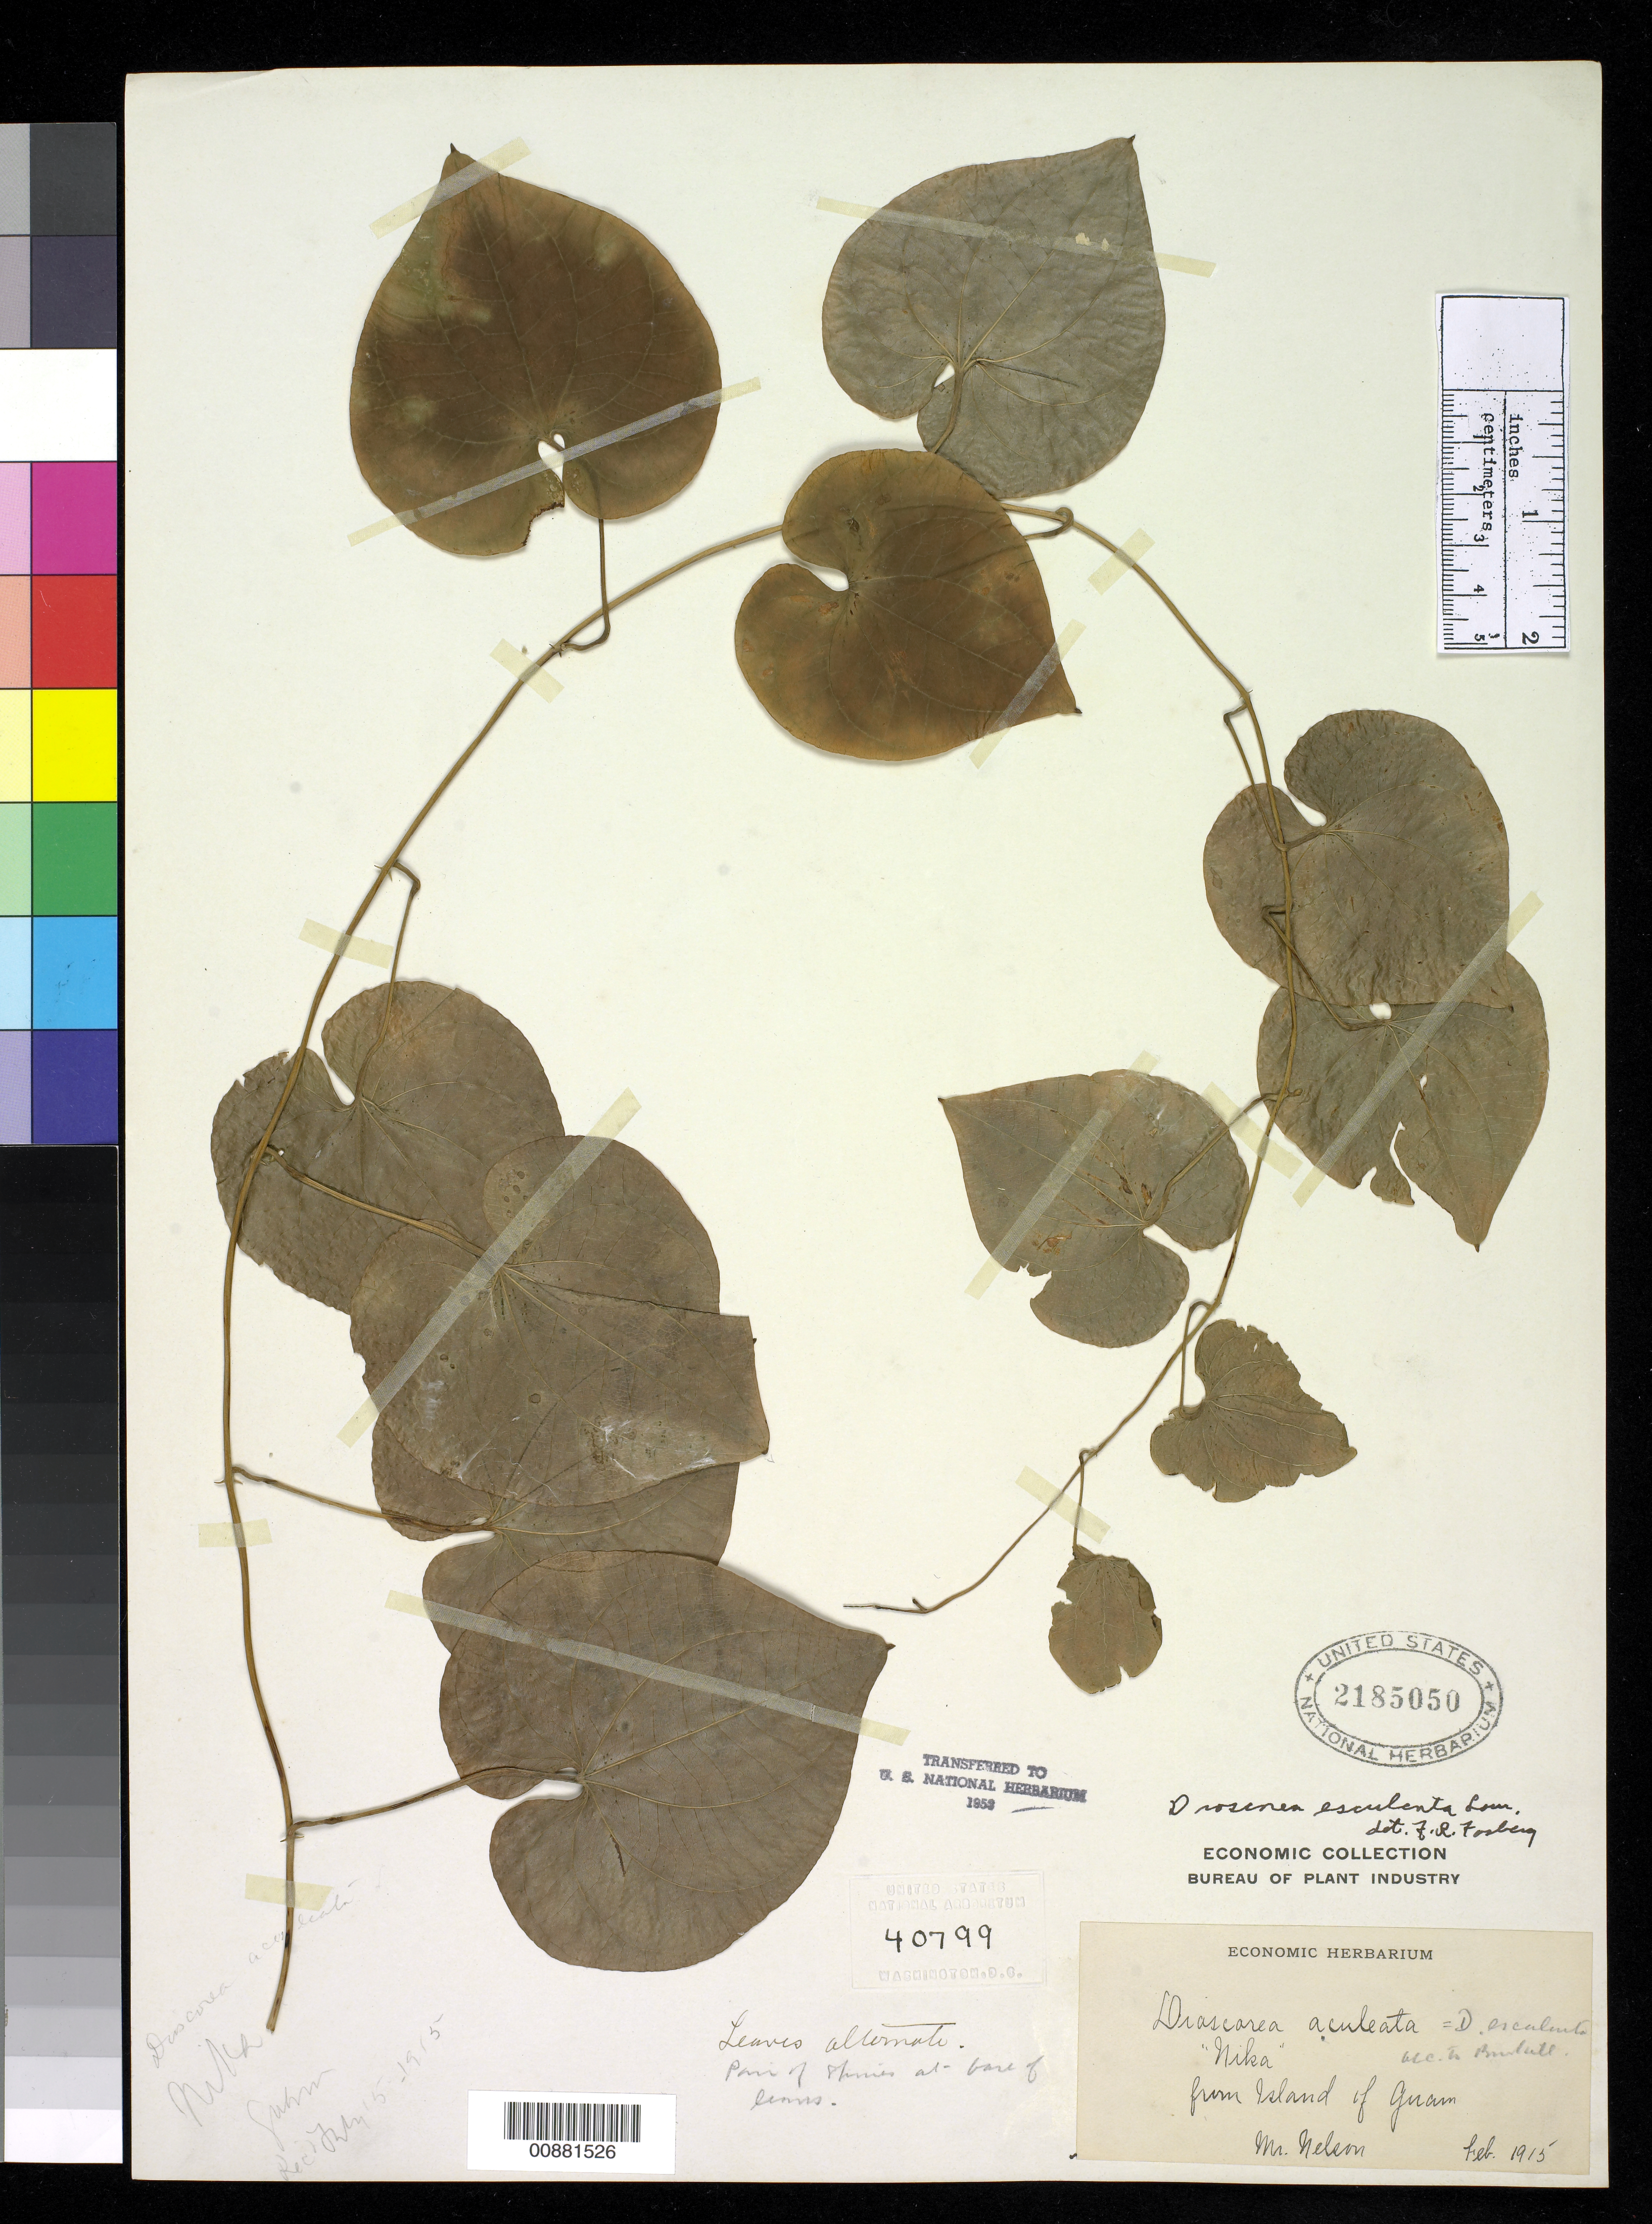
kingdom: Plantae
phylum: Tracheophyta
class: Liliopsida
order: Dioscoreales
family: Dioscoreaceae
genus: Dioscorea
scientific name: Dioscorea esculenta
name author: (Lour.) Burkill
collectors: Nelson, --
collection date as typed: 01 Feb 1915 to 28 Feb 1915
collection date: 1915-02-01/1915-02-28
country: Guam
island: Guam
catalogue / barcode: US 2185050